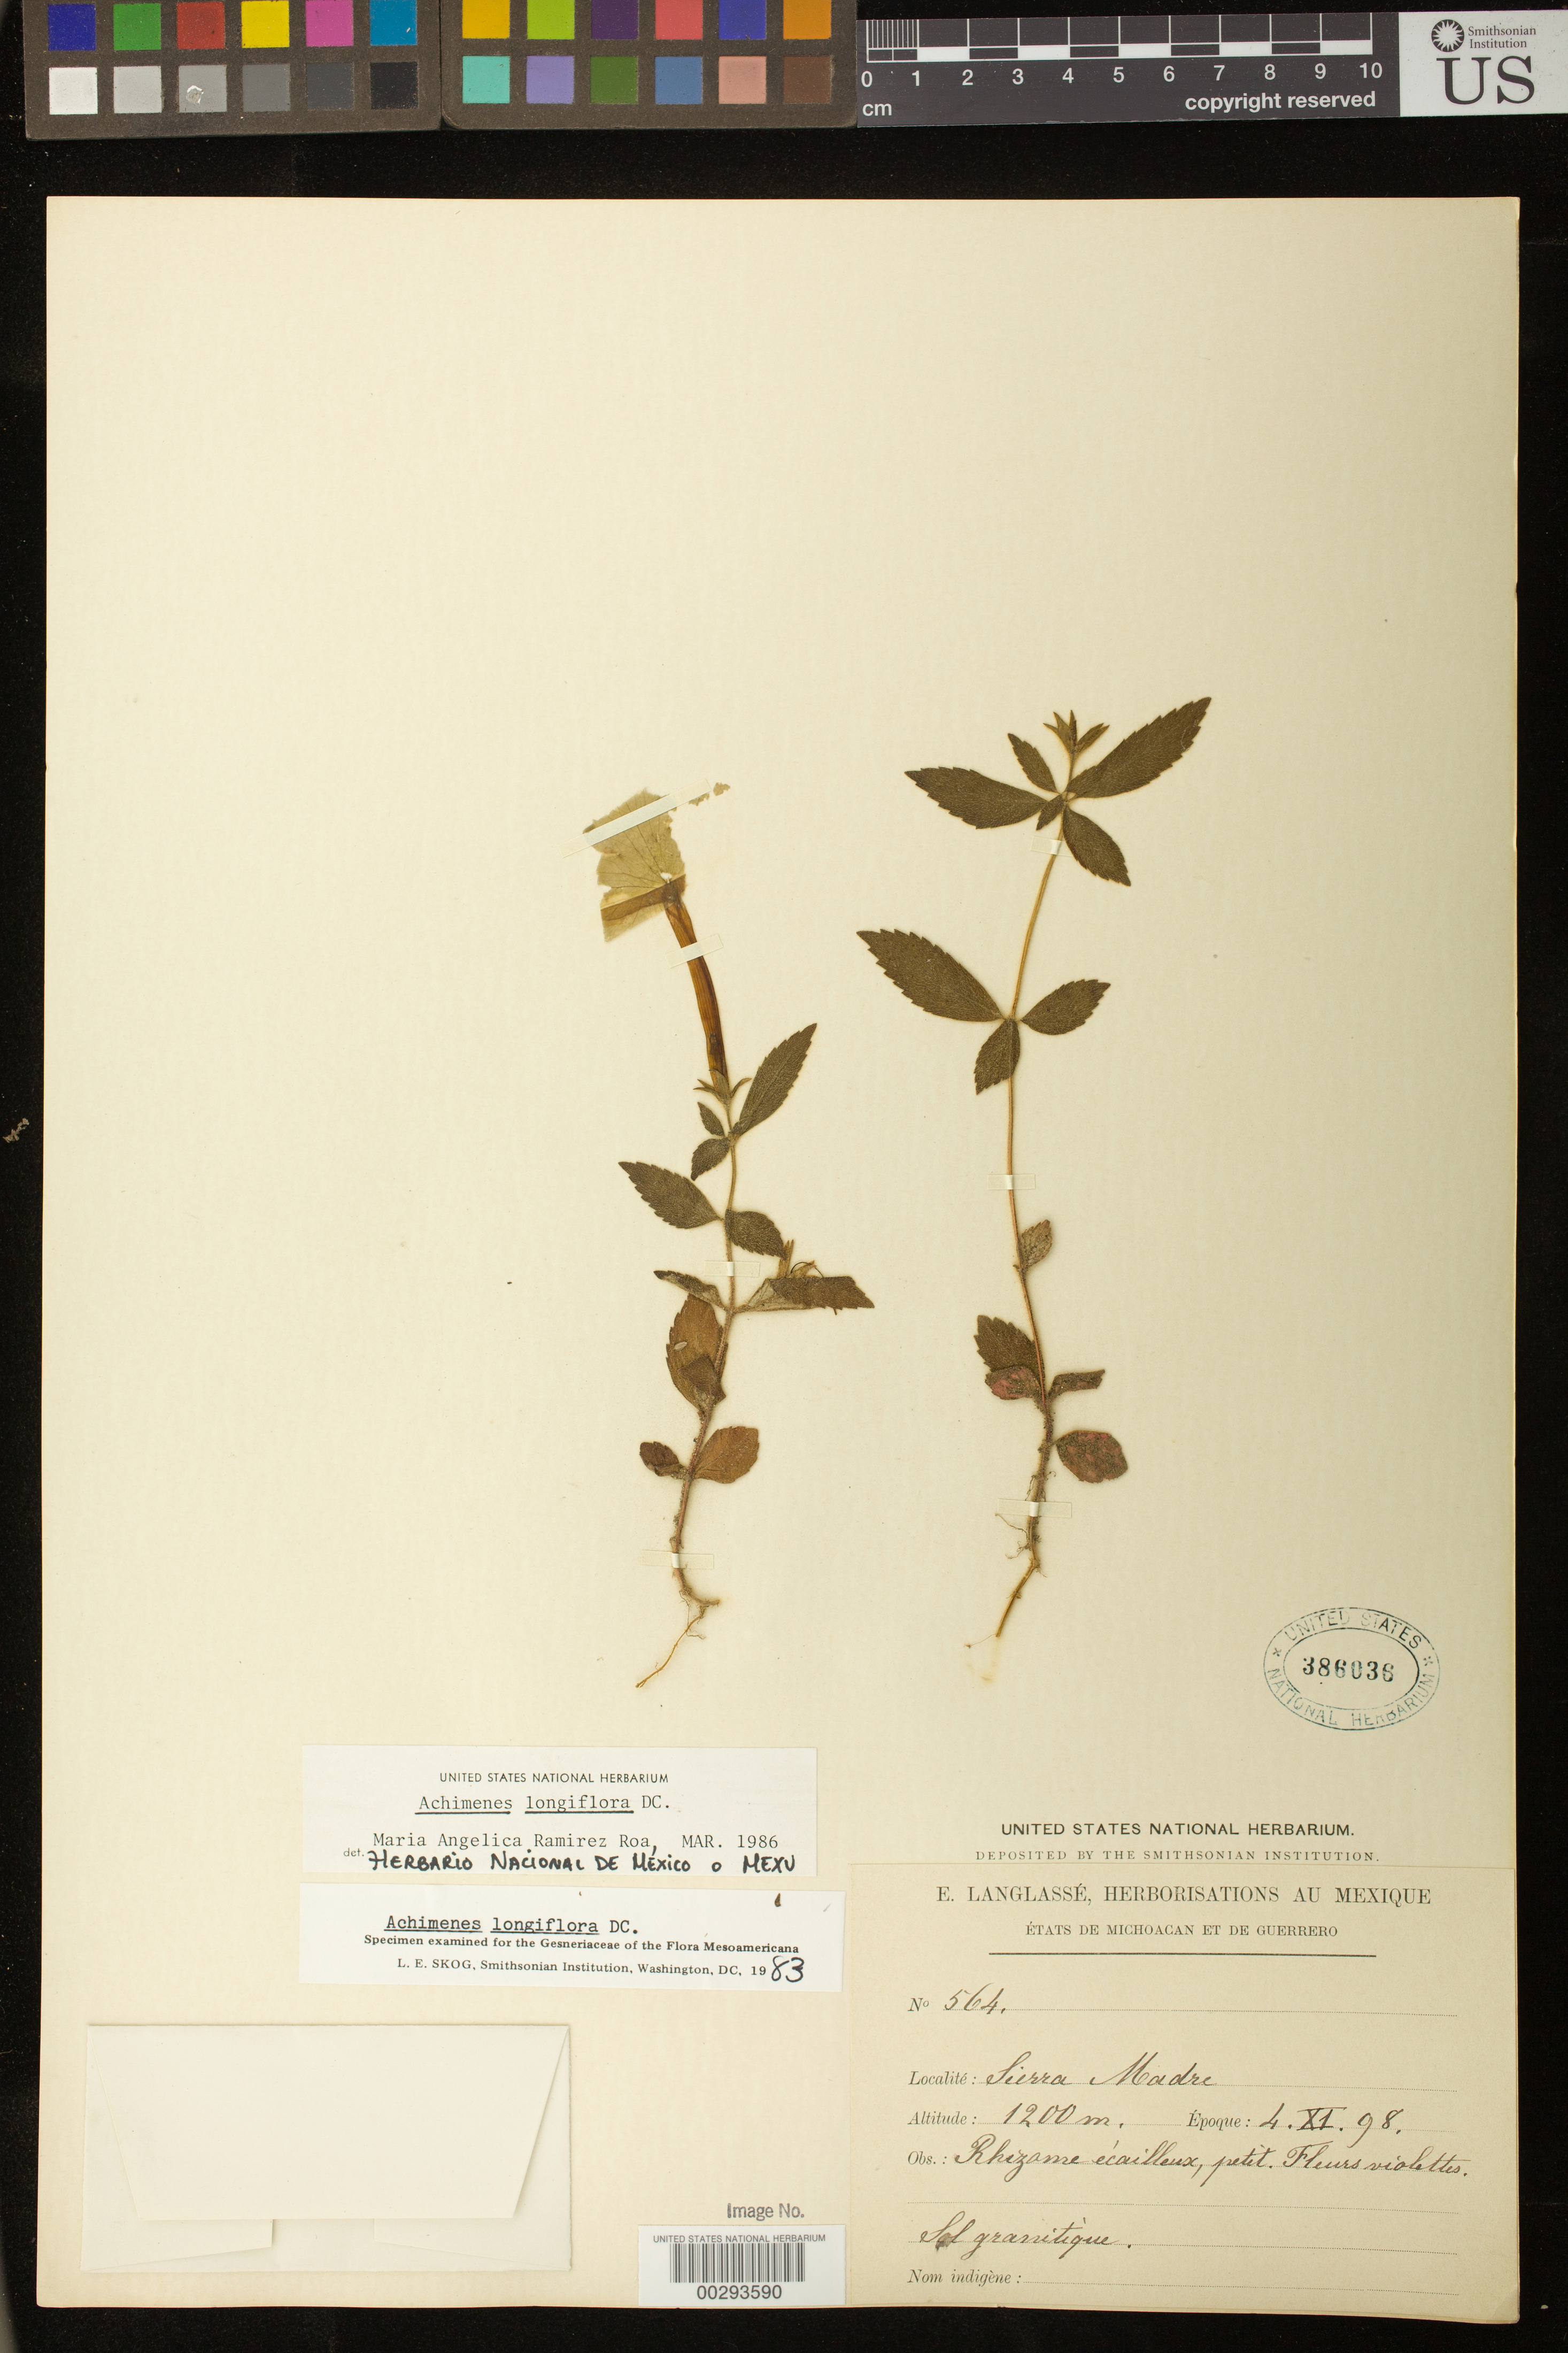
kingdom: Plantae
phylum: Tracheophyta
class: Magnoliopsida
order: Lamiales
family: Gesneriaceae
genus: Achimenes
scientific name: Achimenes longiflora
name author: DC.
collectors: E. Langlassé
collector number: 564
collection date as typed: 04 Nov 1898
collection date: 1898-11-04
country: Mexico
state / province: Guerrero / Michoacán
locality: States of Michoacan and Guerrero, Sierra Madre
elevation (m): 1200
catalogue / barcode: US 386036